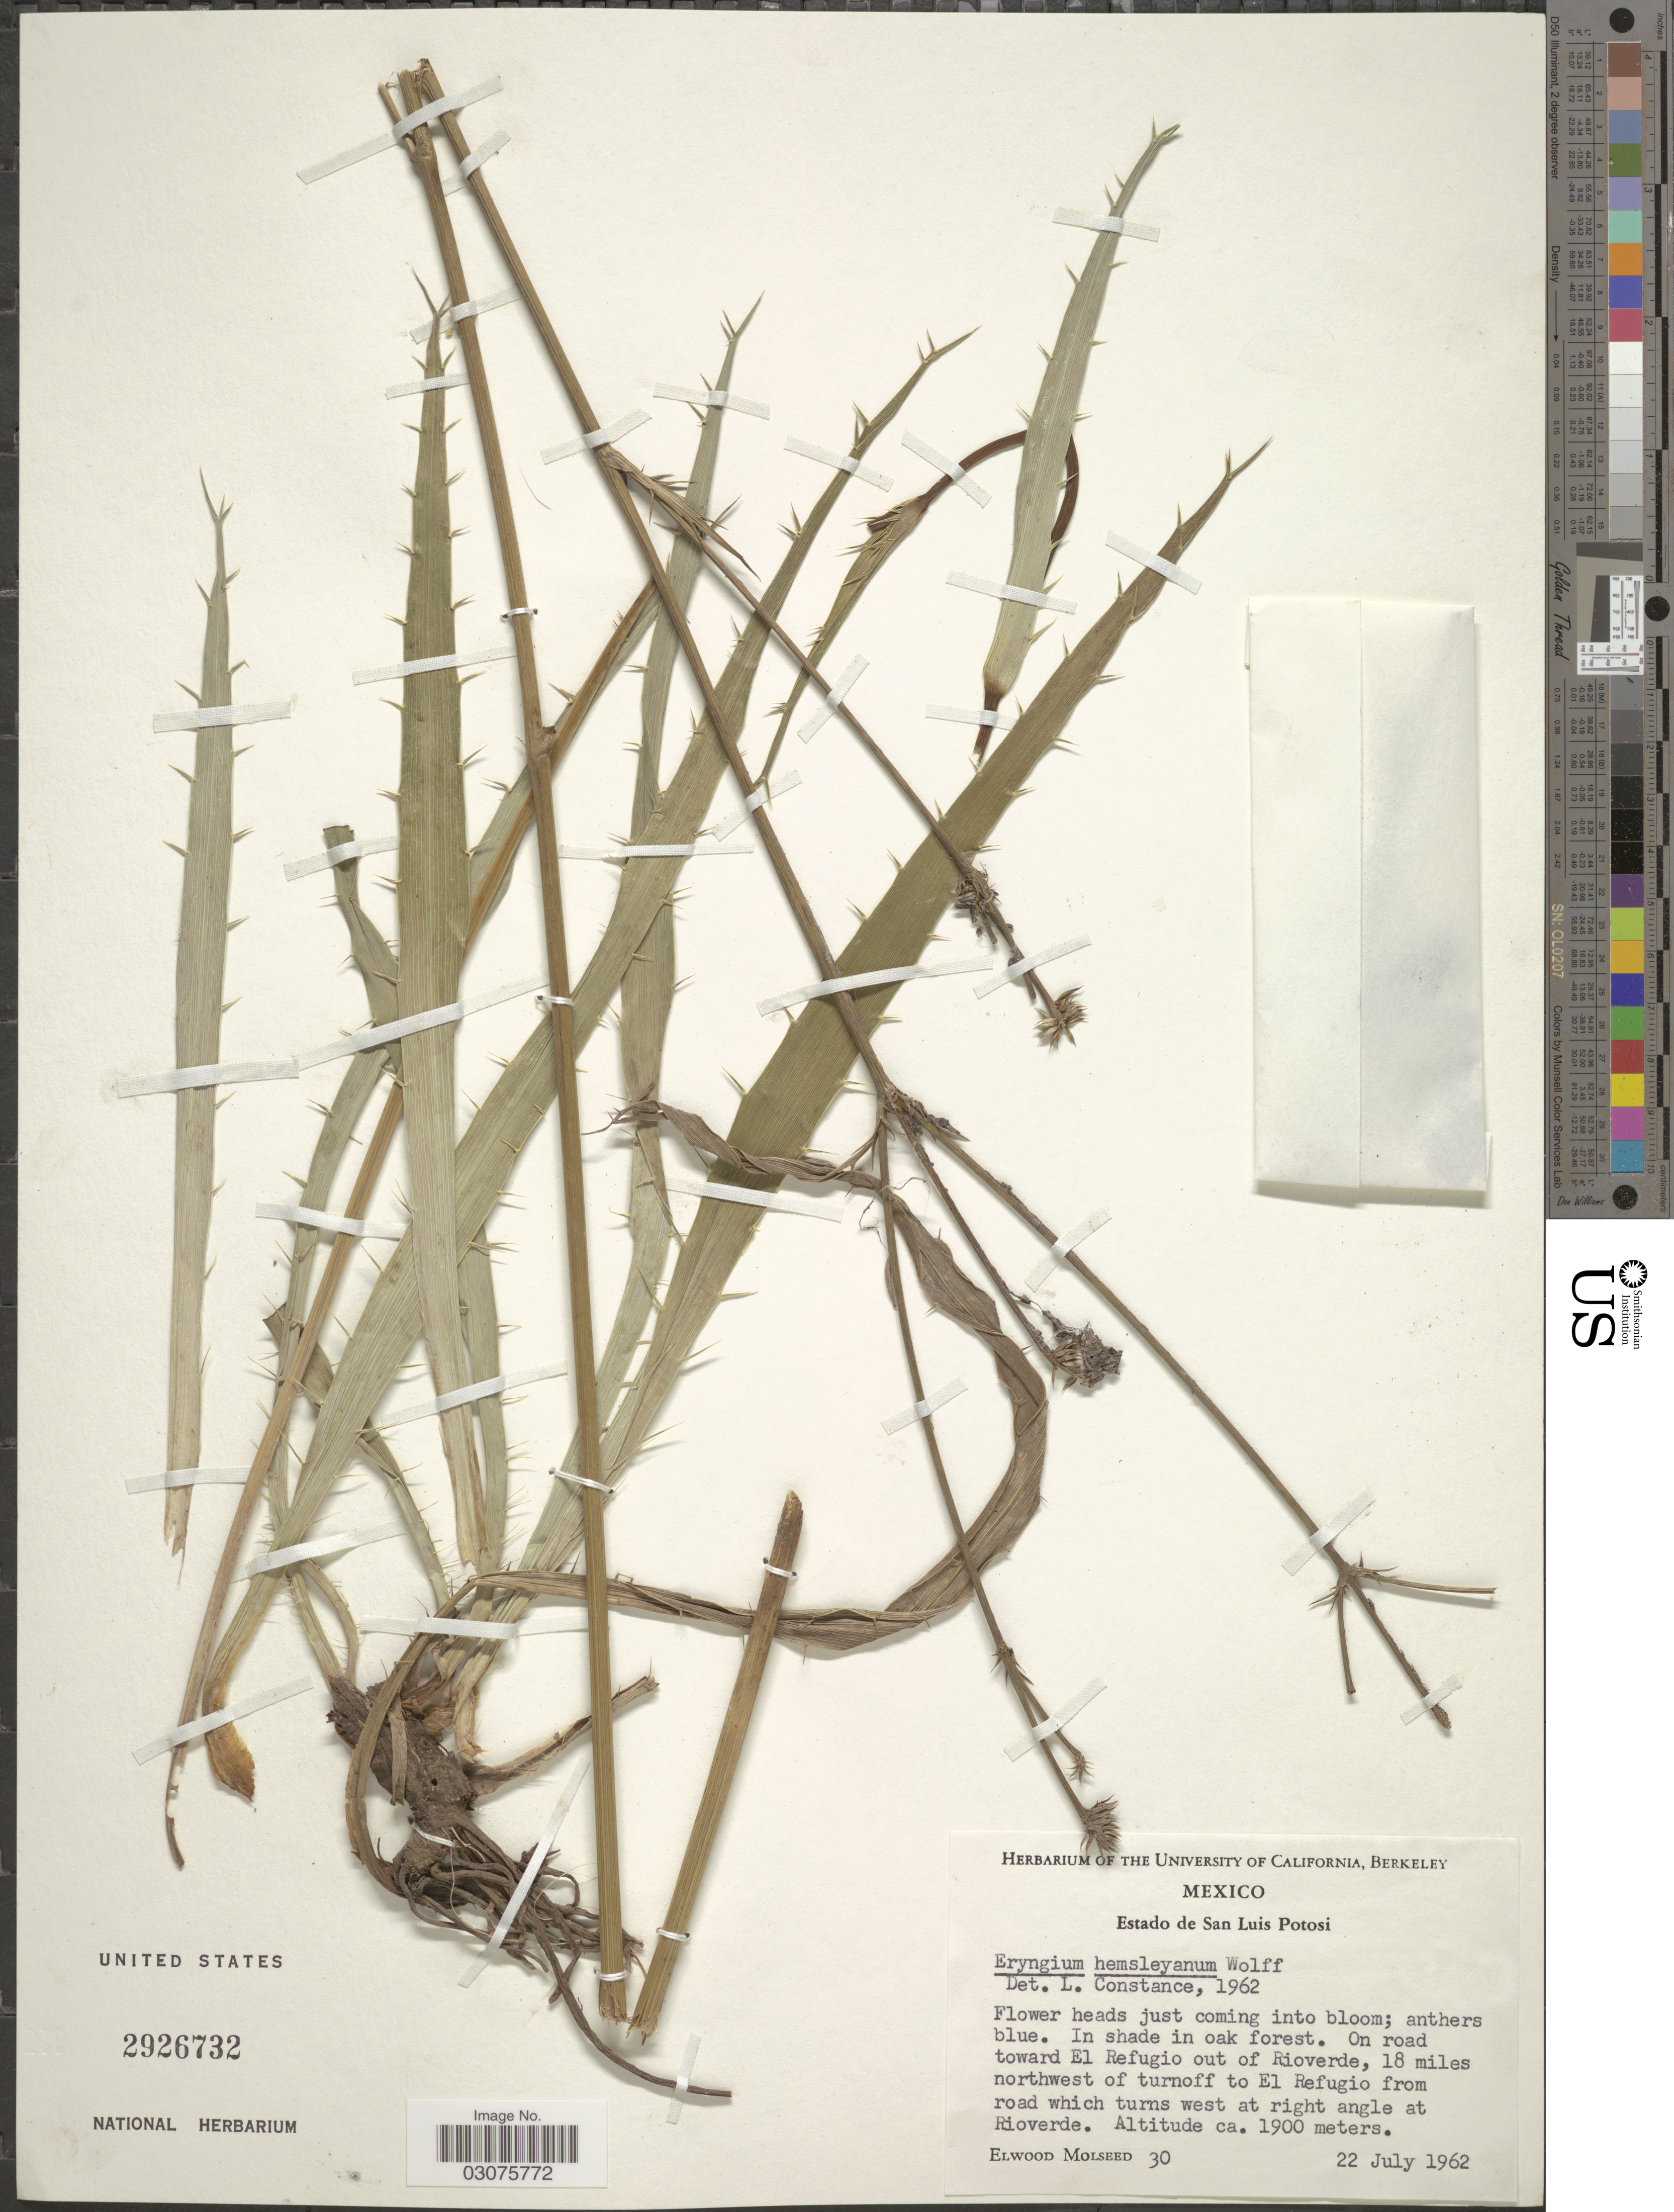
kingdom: Plantae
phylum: Tracheophyta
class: Magnoliopsida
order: Apiales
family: Apiaceae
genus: Eryngium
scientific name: Eryngium hemsleyanum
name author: H. Wolff in Engl.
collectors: E. Molseed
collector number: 30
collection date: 1962-07-22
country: Mexico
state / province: San Luis Potosí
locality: On road toward El Refugio out of Rioverde, 18 miles northwest of turnoff to El Refugio from road which turns west at right angle at Rioverde.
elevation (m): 1900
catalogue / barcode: US 2926732